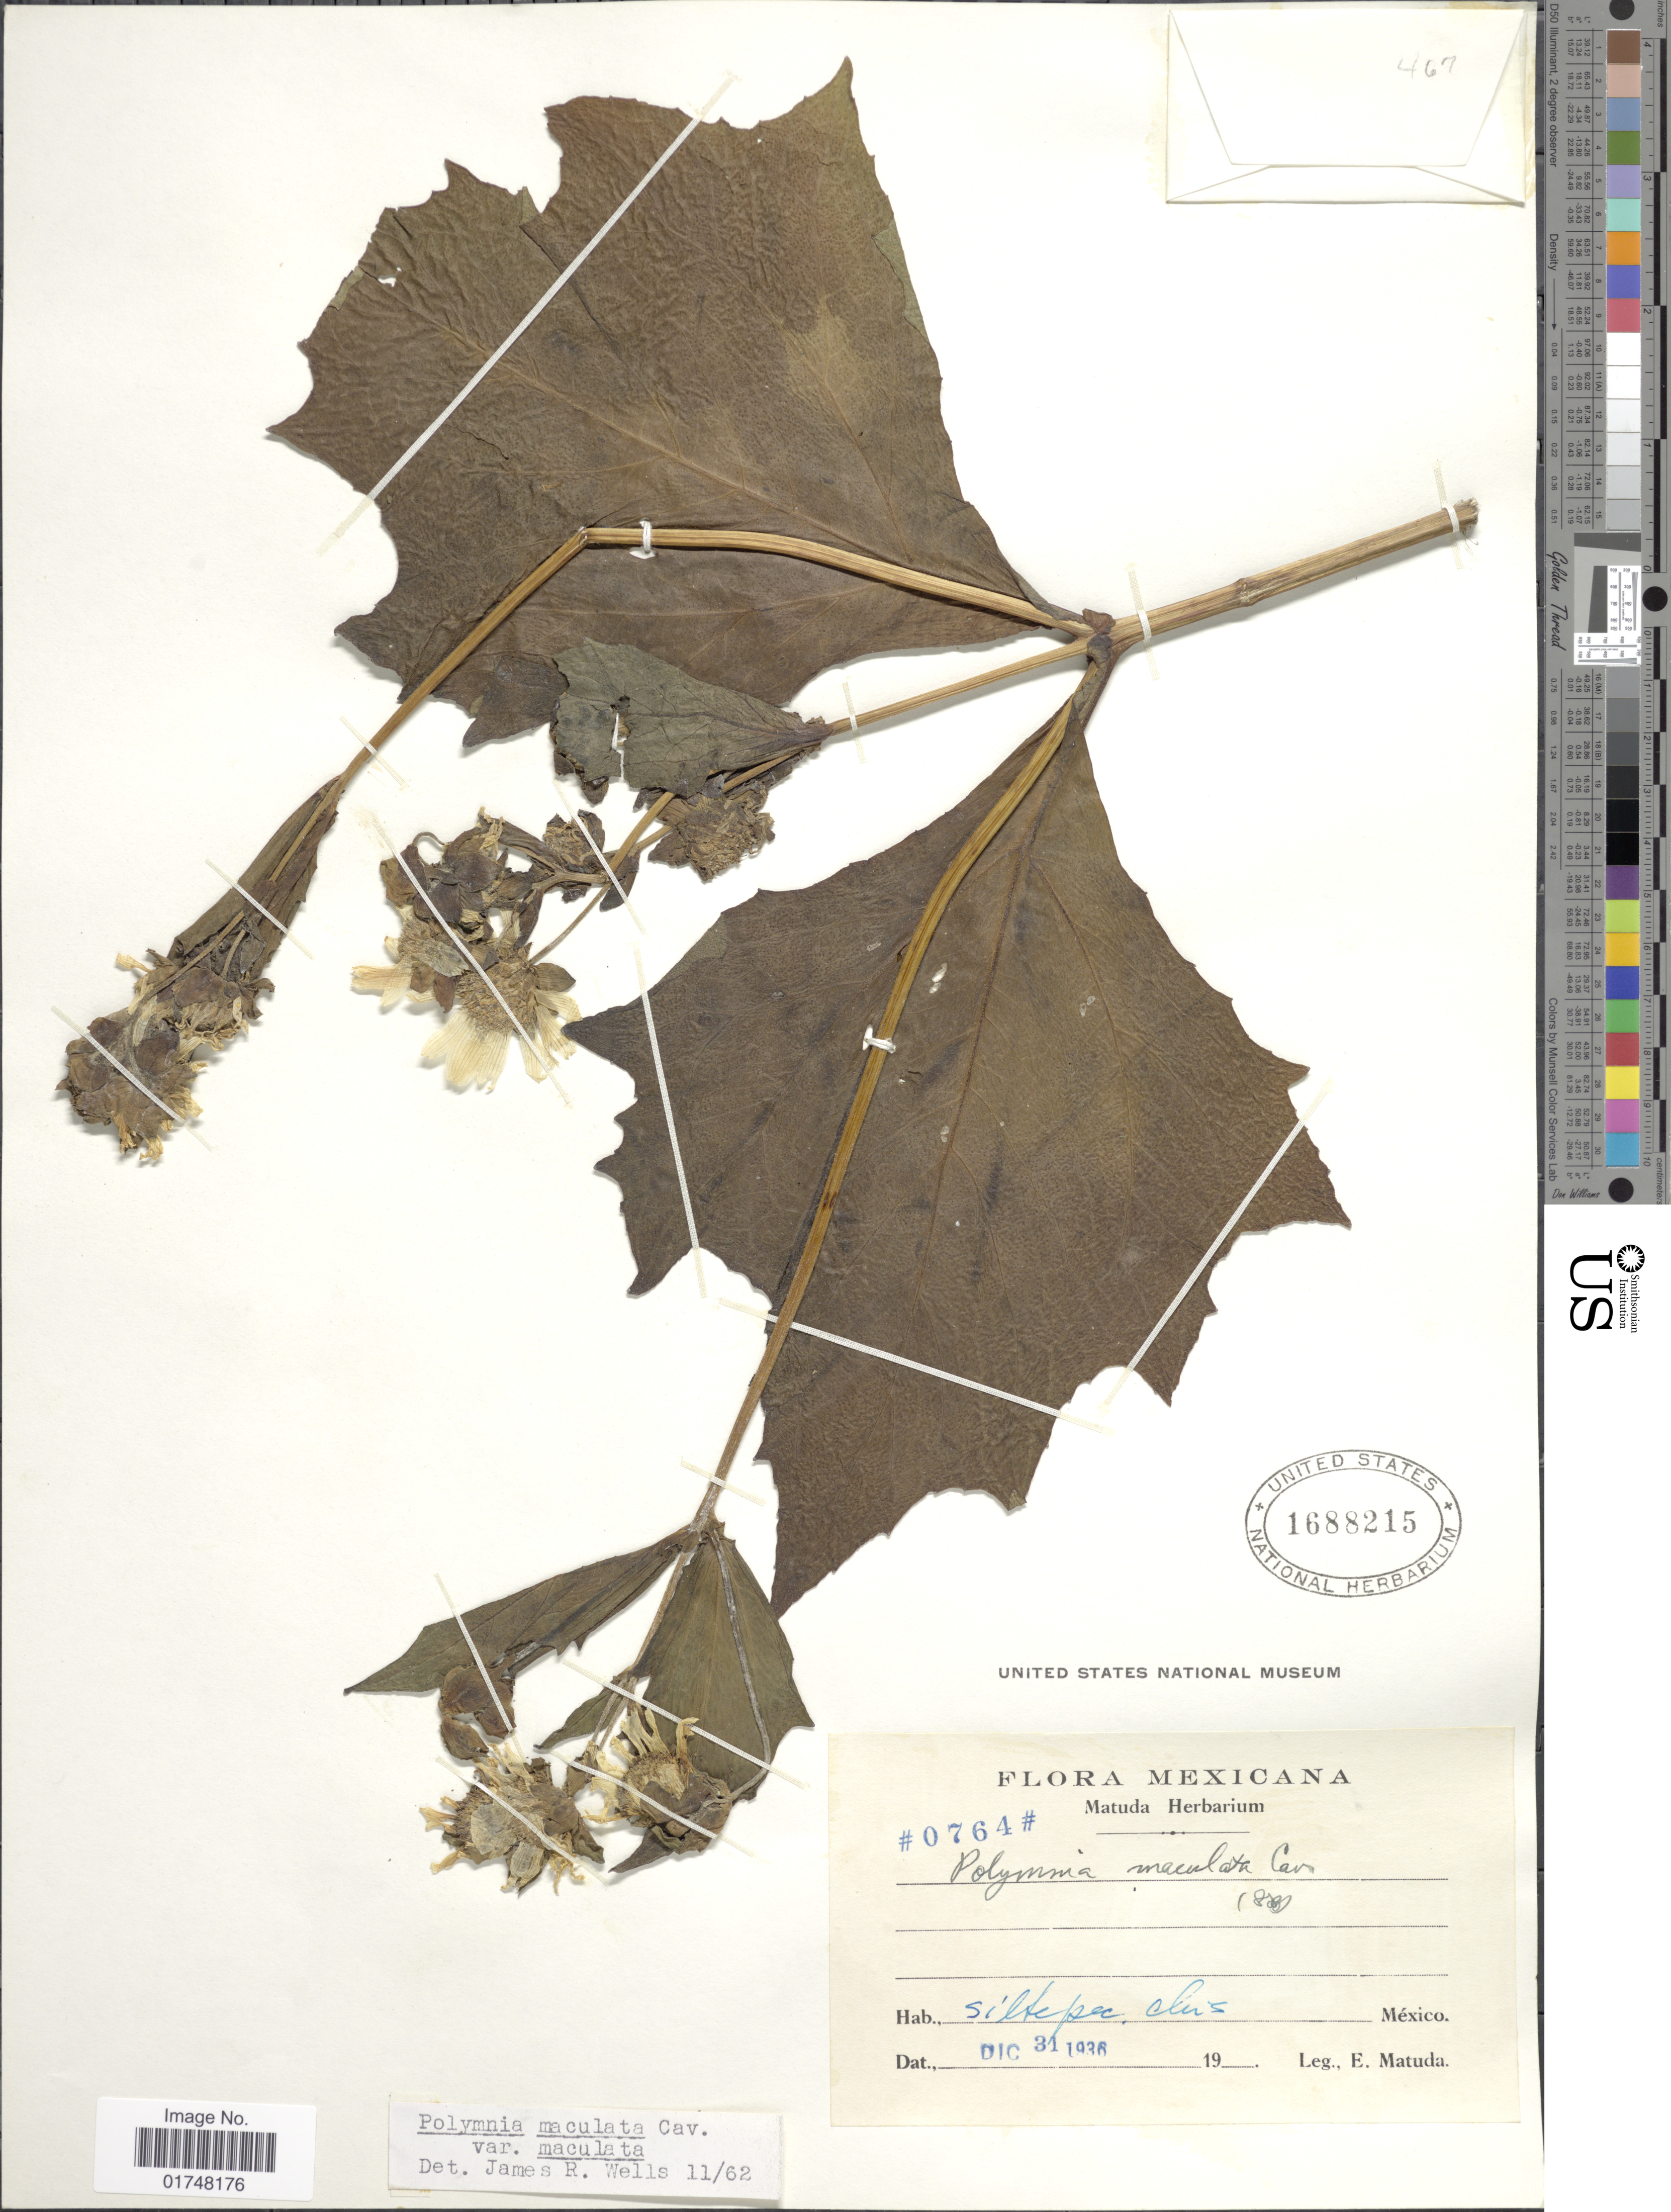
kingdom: Plantae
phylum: Tracheophyta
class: Magnoliopsida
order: Asterales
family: Asteraceae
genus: Smallanthus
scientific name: Smallanthus maculatus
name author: (Cav.) H. Rob.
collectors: E. Matuda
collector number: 0764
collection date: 1936-12-31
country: Mexico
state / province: Chiapas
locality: Siltepec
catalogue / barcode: US 1688215